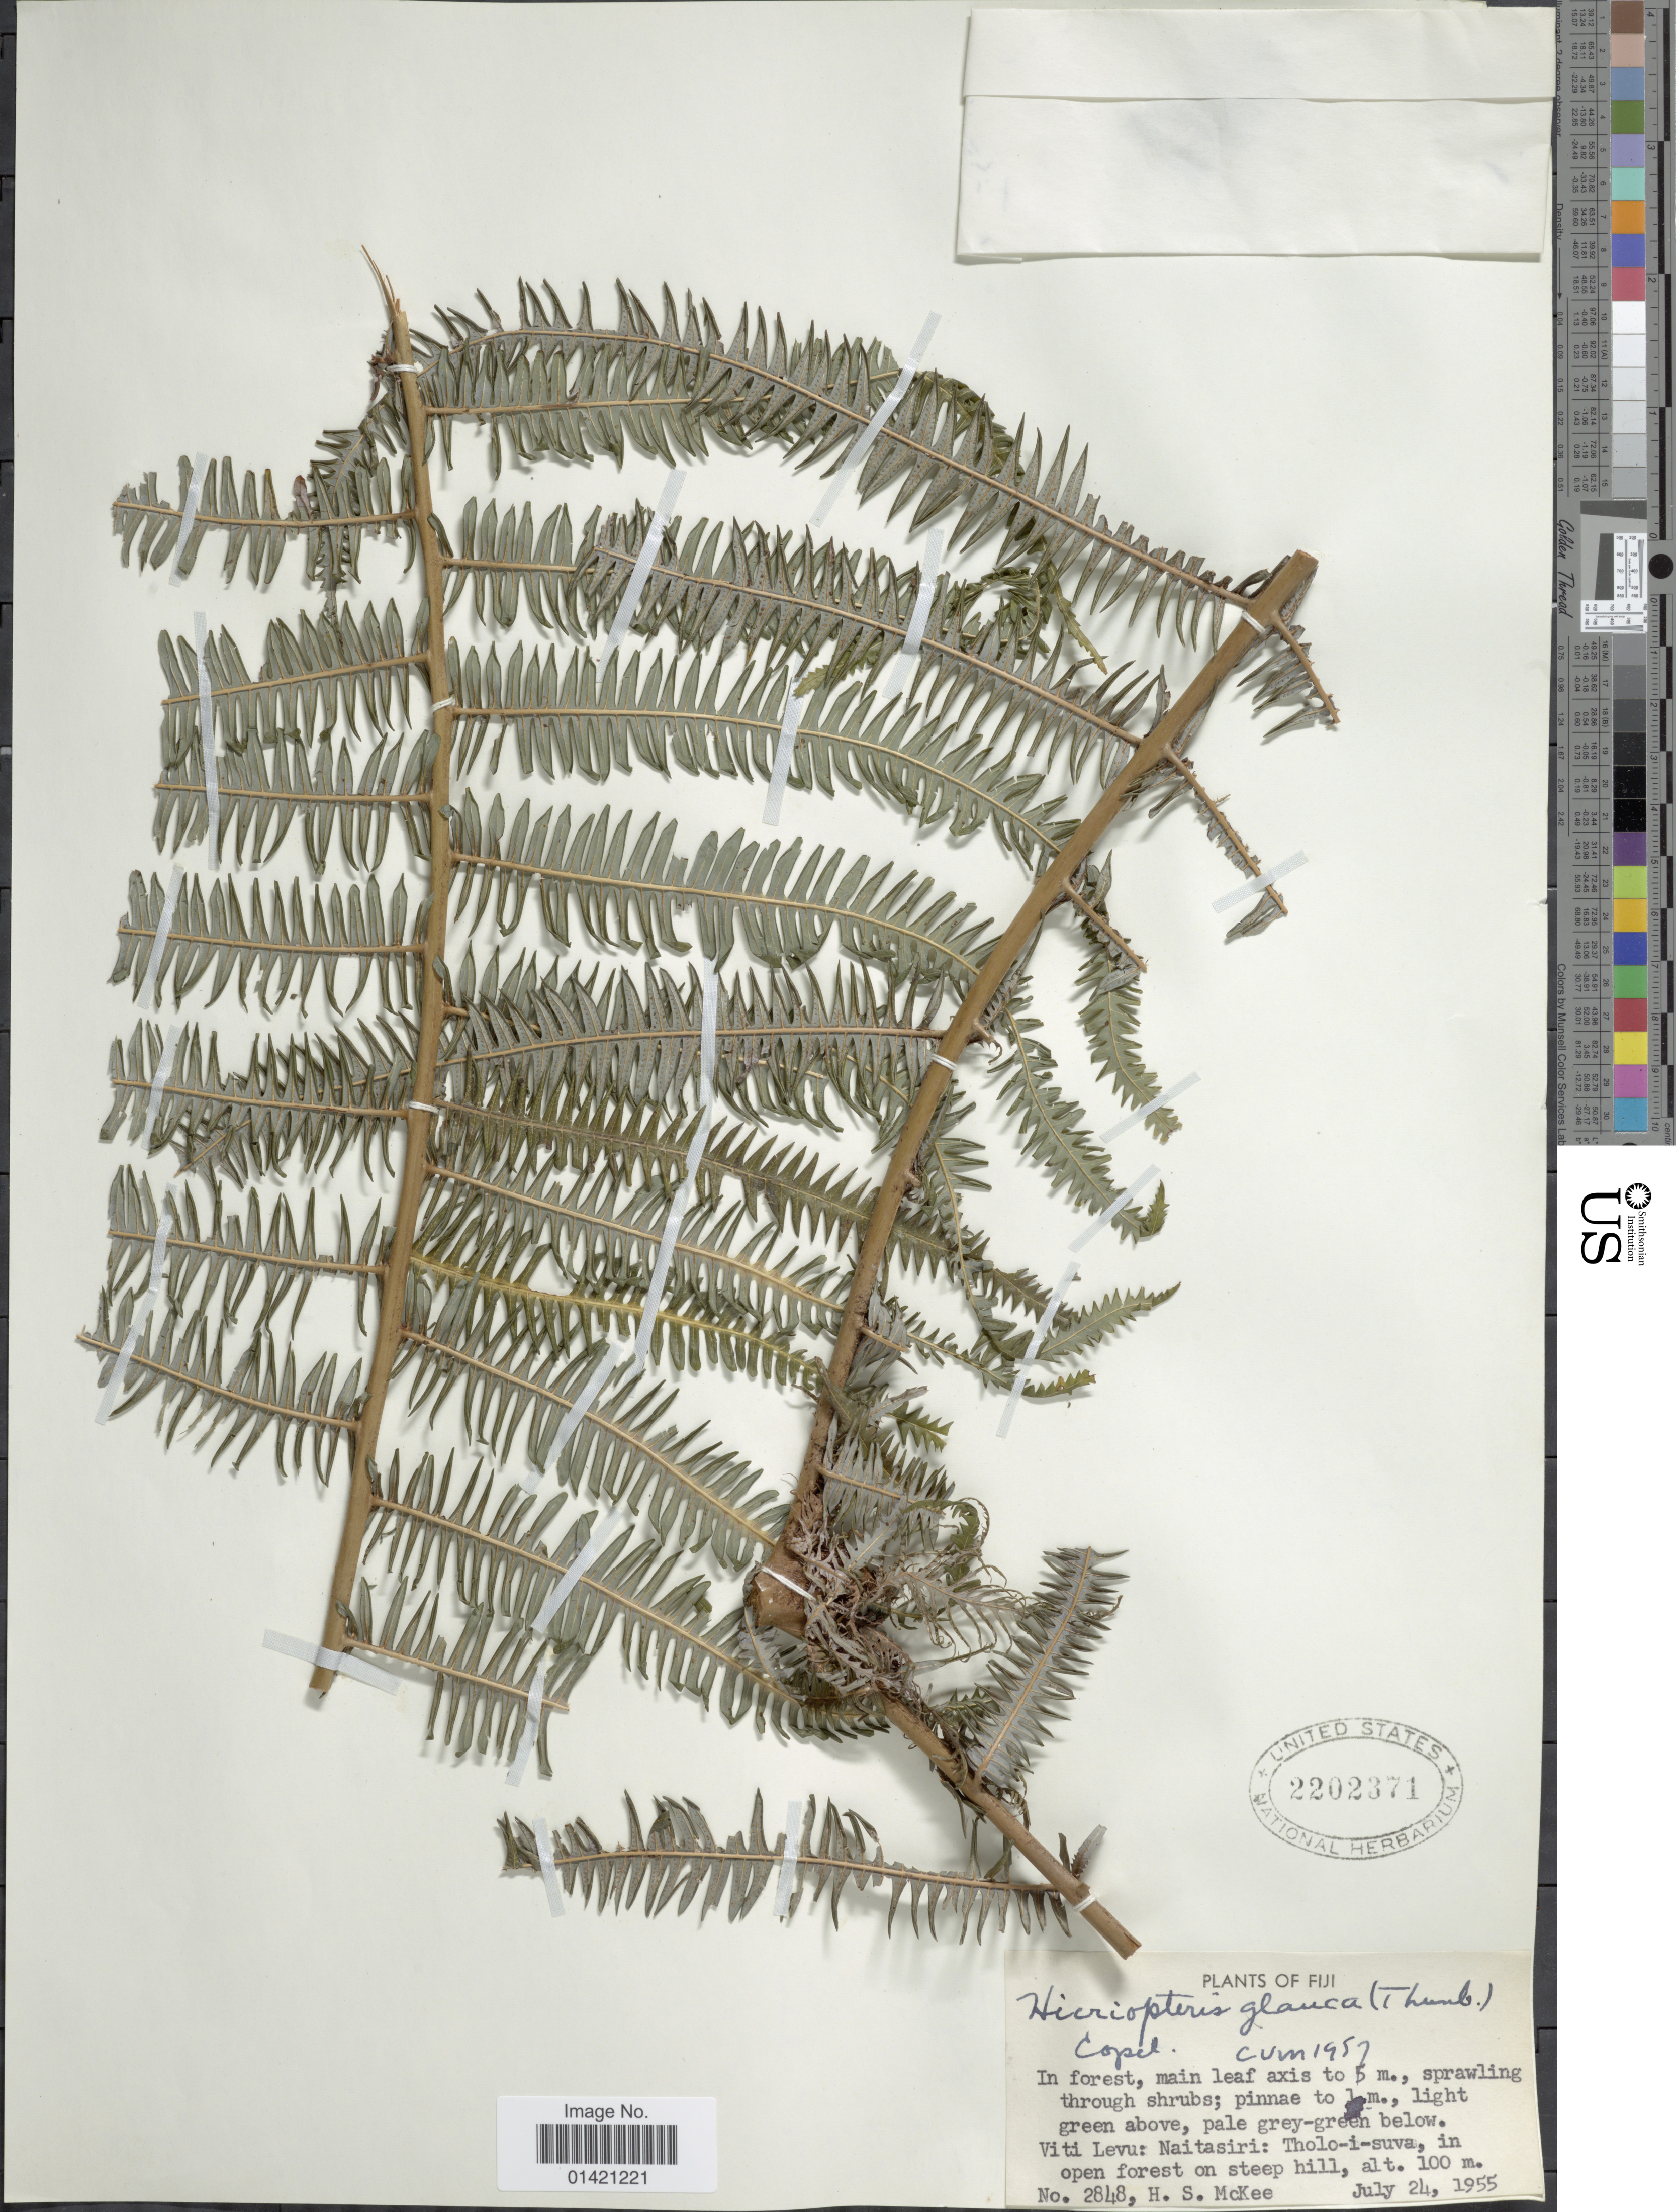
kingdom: Plantae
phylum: Tracheophyta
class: Polypodiopsida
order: Gleicheniales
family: Gleicheniaceae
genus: Diplopterygium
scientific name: Diplopterygium glaucum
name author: (Thunb. ex Houtt.) Nakai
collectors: H. S. McKee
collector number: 2848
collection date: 1955-07-24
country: Fiji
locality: Viti Levu: Naitasiri: Tholo-i-suva, in open forest on steep hill.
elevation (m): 100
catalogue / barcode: US 2202371